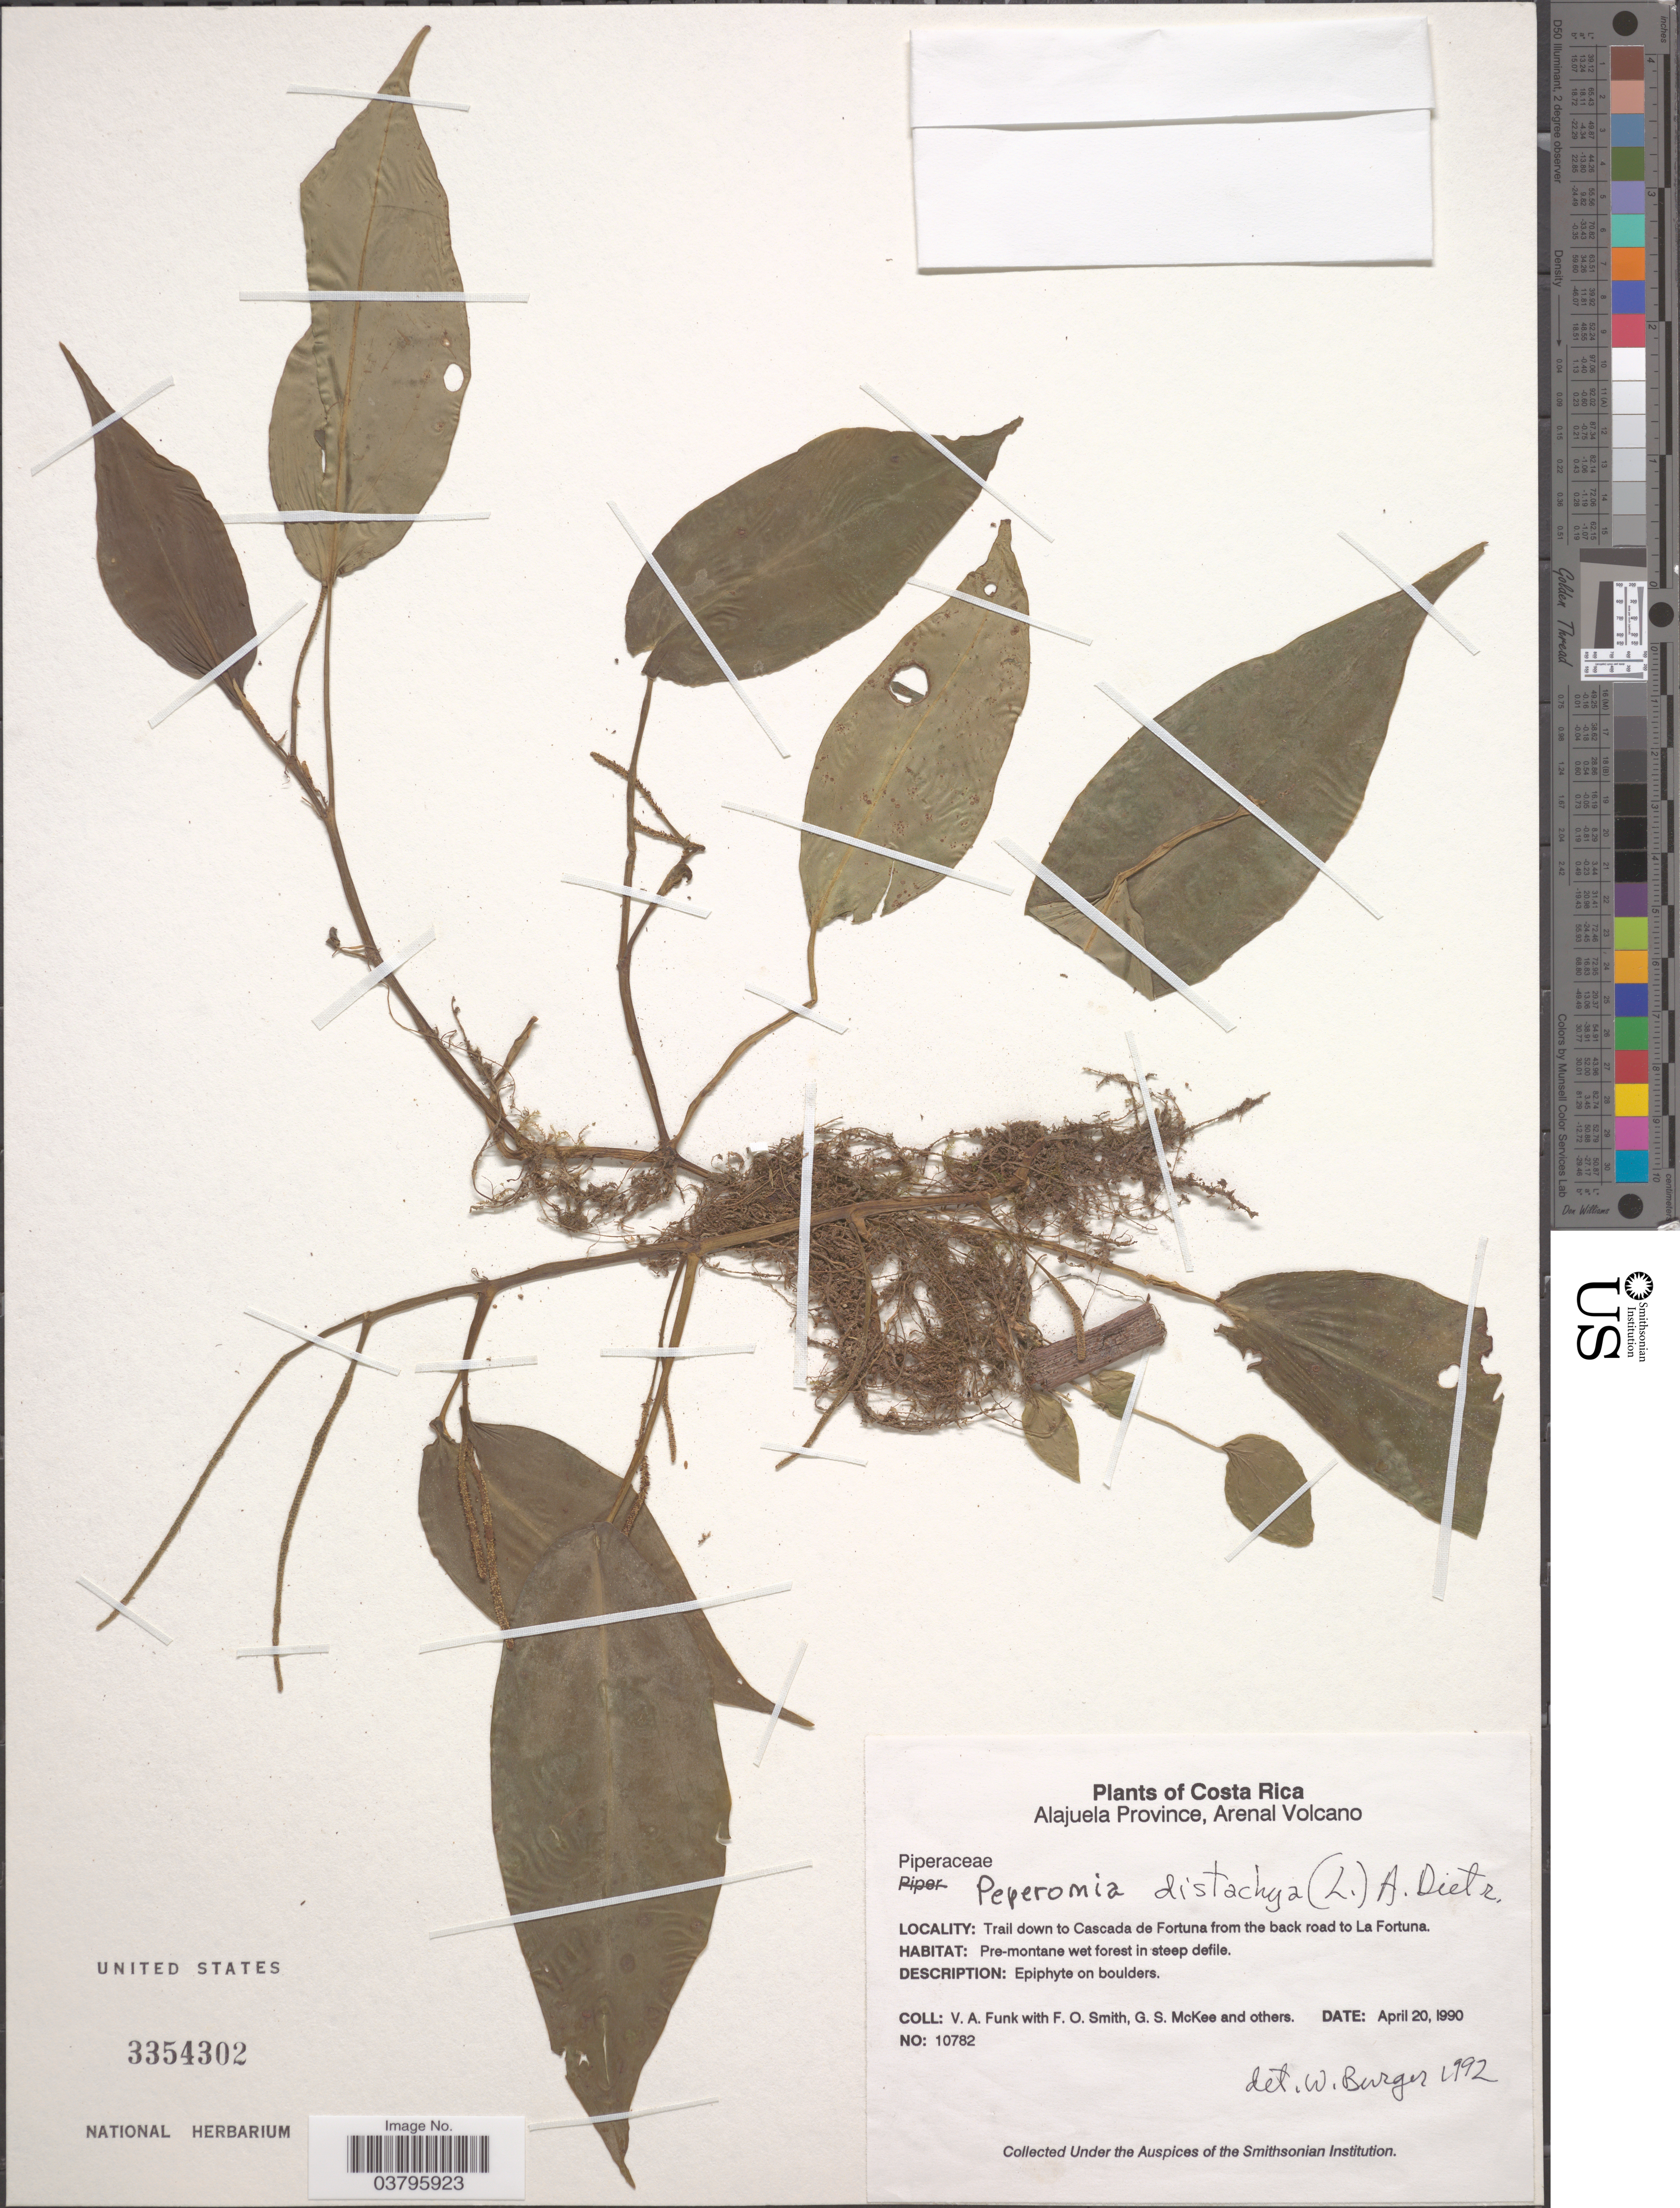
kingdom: Plantae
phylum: Tracheophyta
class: Magnoliopsida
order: Piperales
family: Piperaceae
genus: Peperomia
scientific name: Peperomia distachya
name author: (L.) A. Dietr.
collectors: V. Funk, F. Smith, G. S. McKee & et al.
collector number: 10782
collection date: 1990-04-20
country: Costa Rica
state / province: Alajuela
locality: Arenal Volcano. Trail down to Cascada de Fortuna from the back road to La Fortuna.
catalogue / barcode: US 3354302